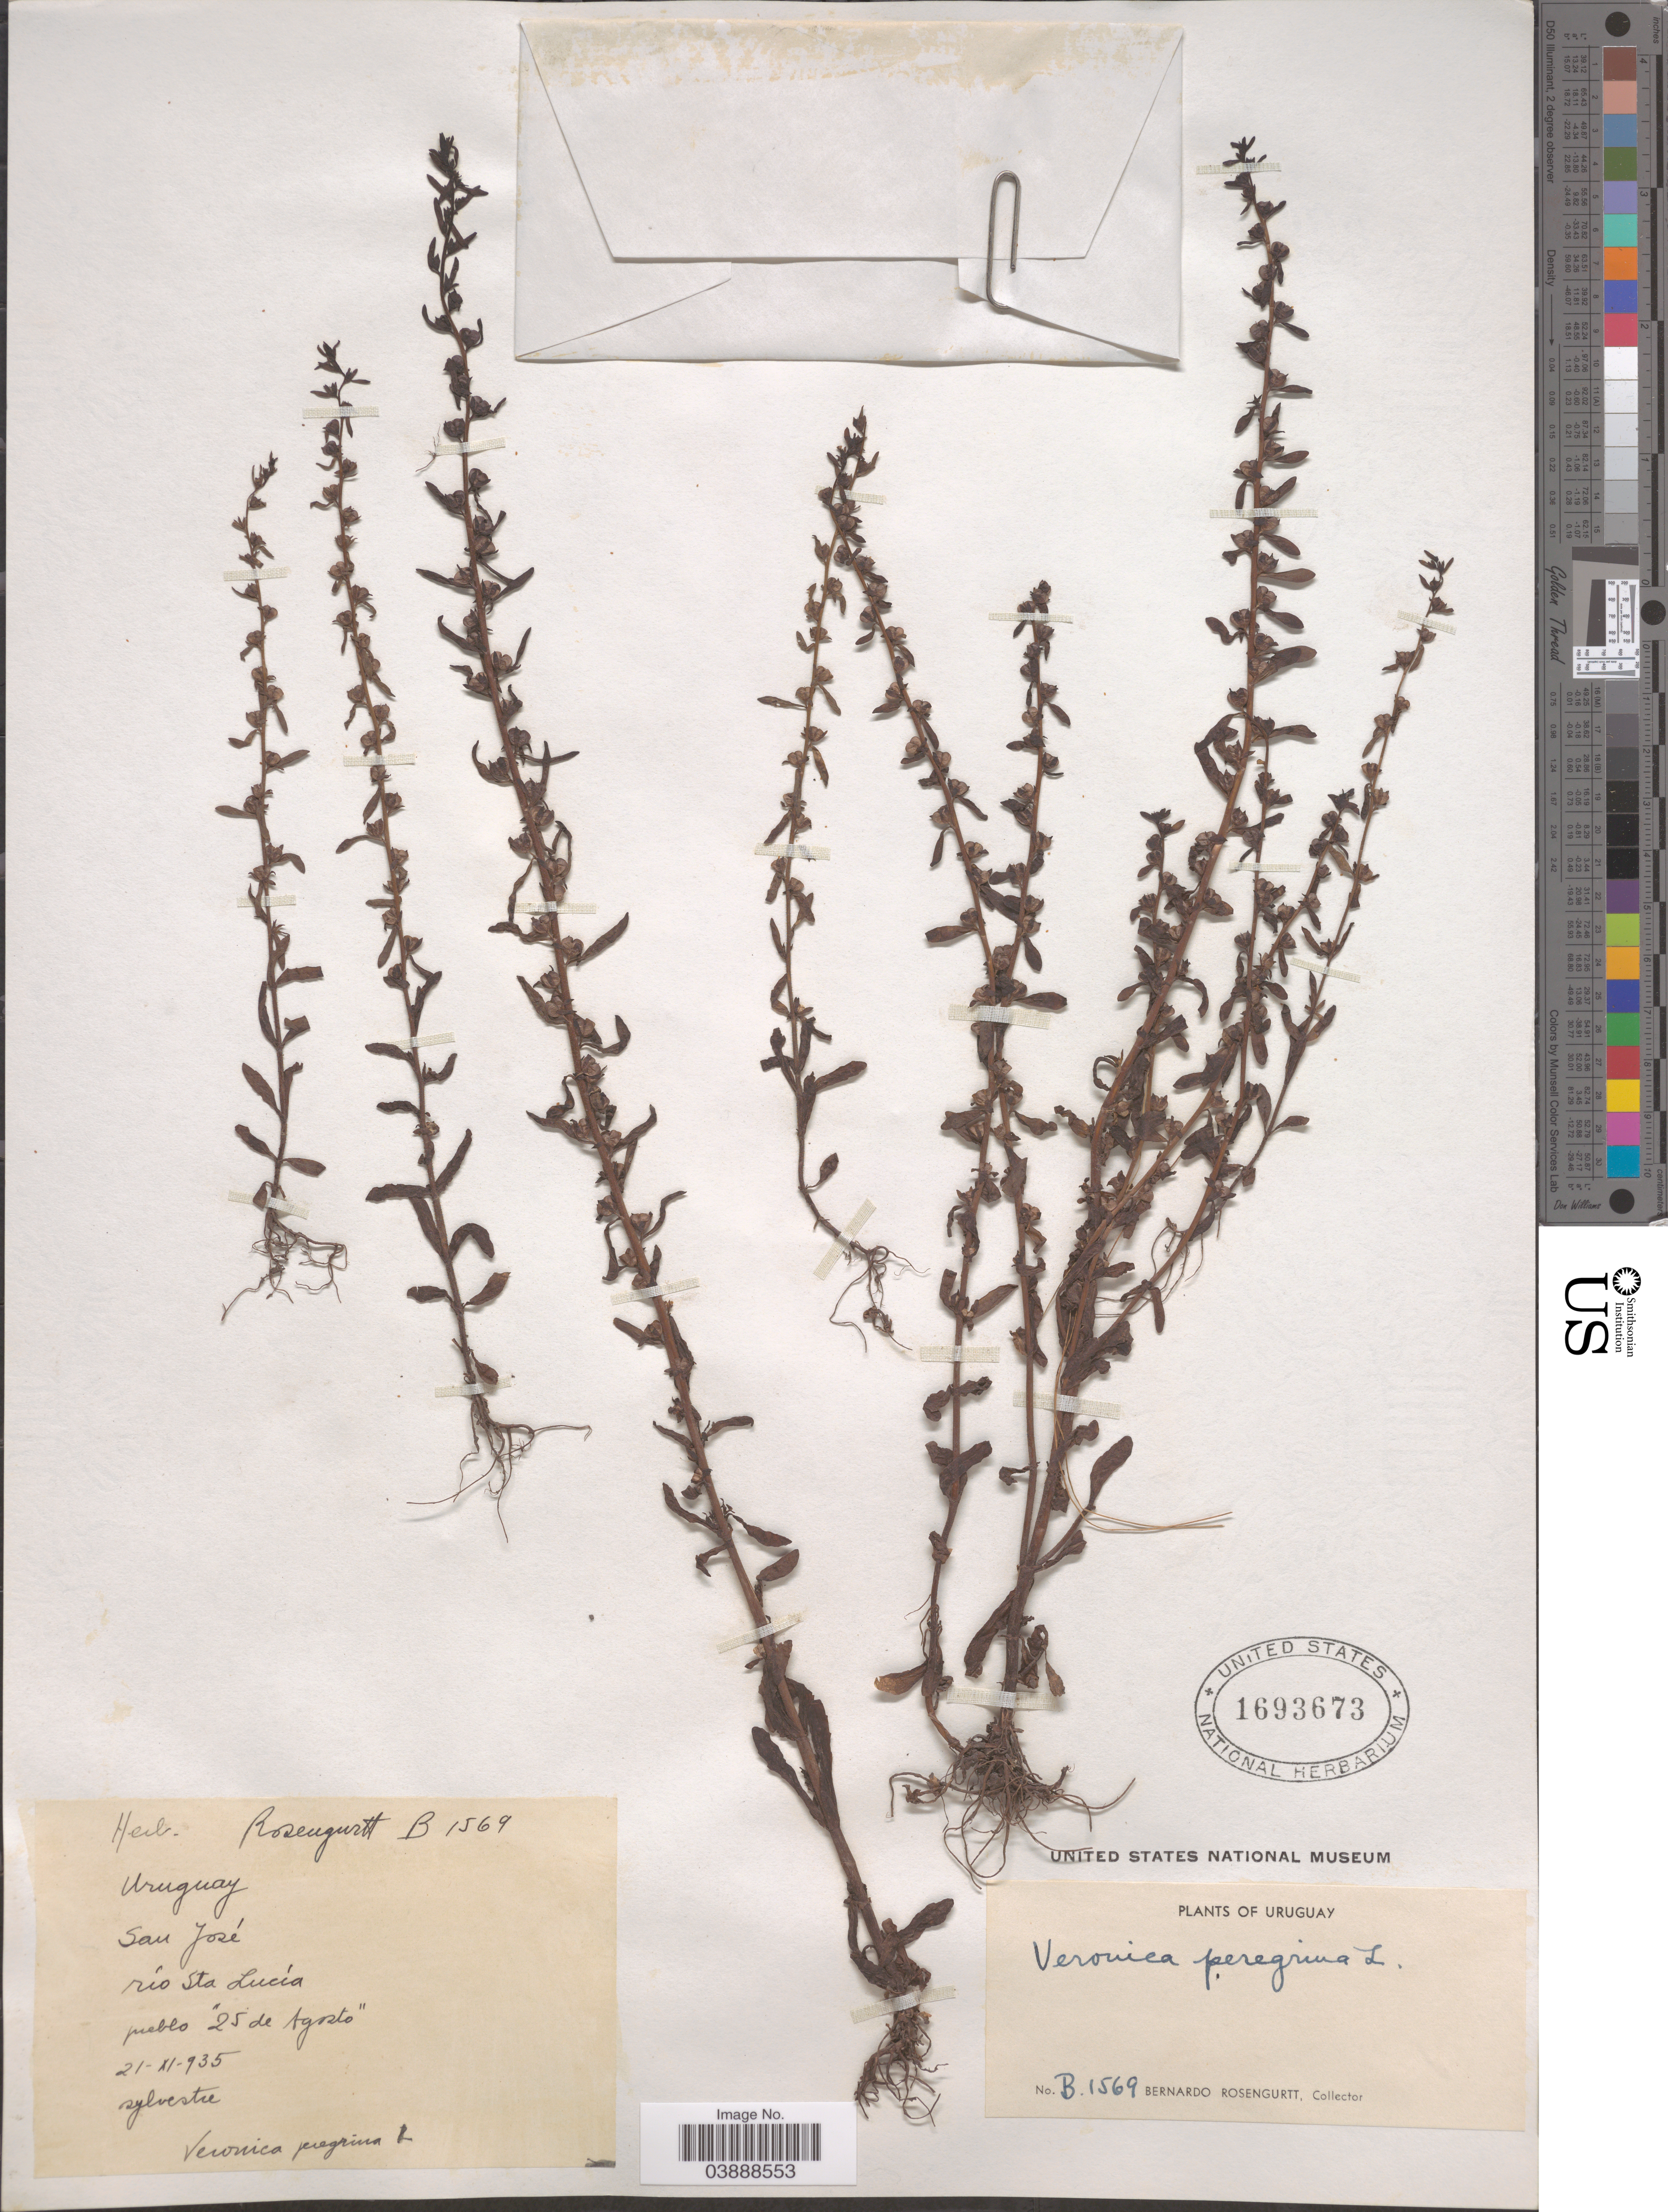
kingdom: Plantae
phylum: Tracheophyta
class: Magnoliopsida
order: Lamiales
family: Plantaginaceae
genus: Veronica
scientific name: Veronica peregrina var. xalapensis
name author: Kunth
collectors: B. Rosengurtt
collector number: B1569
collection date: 1935-11-21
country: Uruguay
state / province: San Jose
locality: Río Sta Lucía.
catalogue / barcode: US 1693673